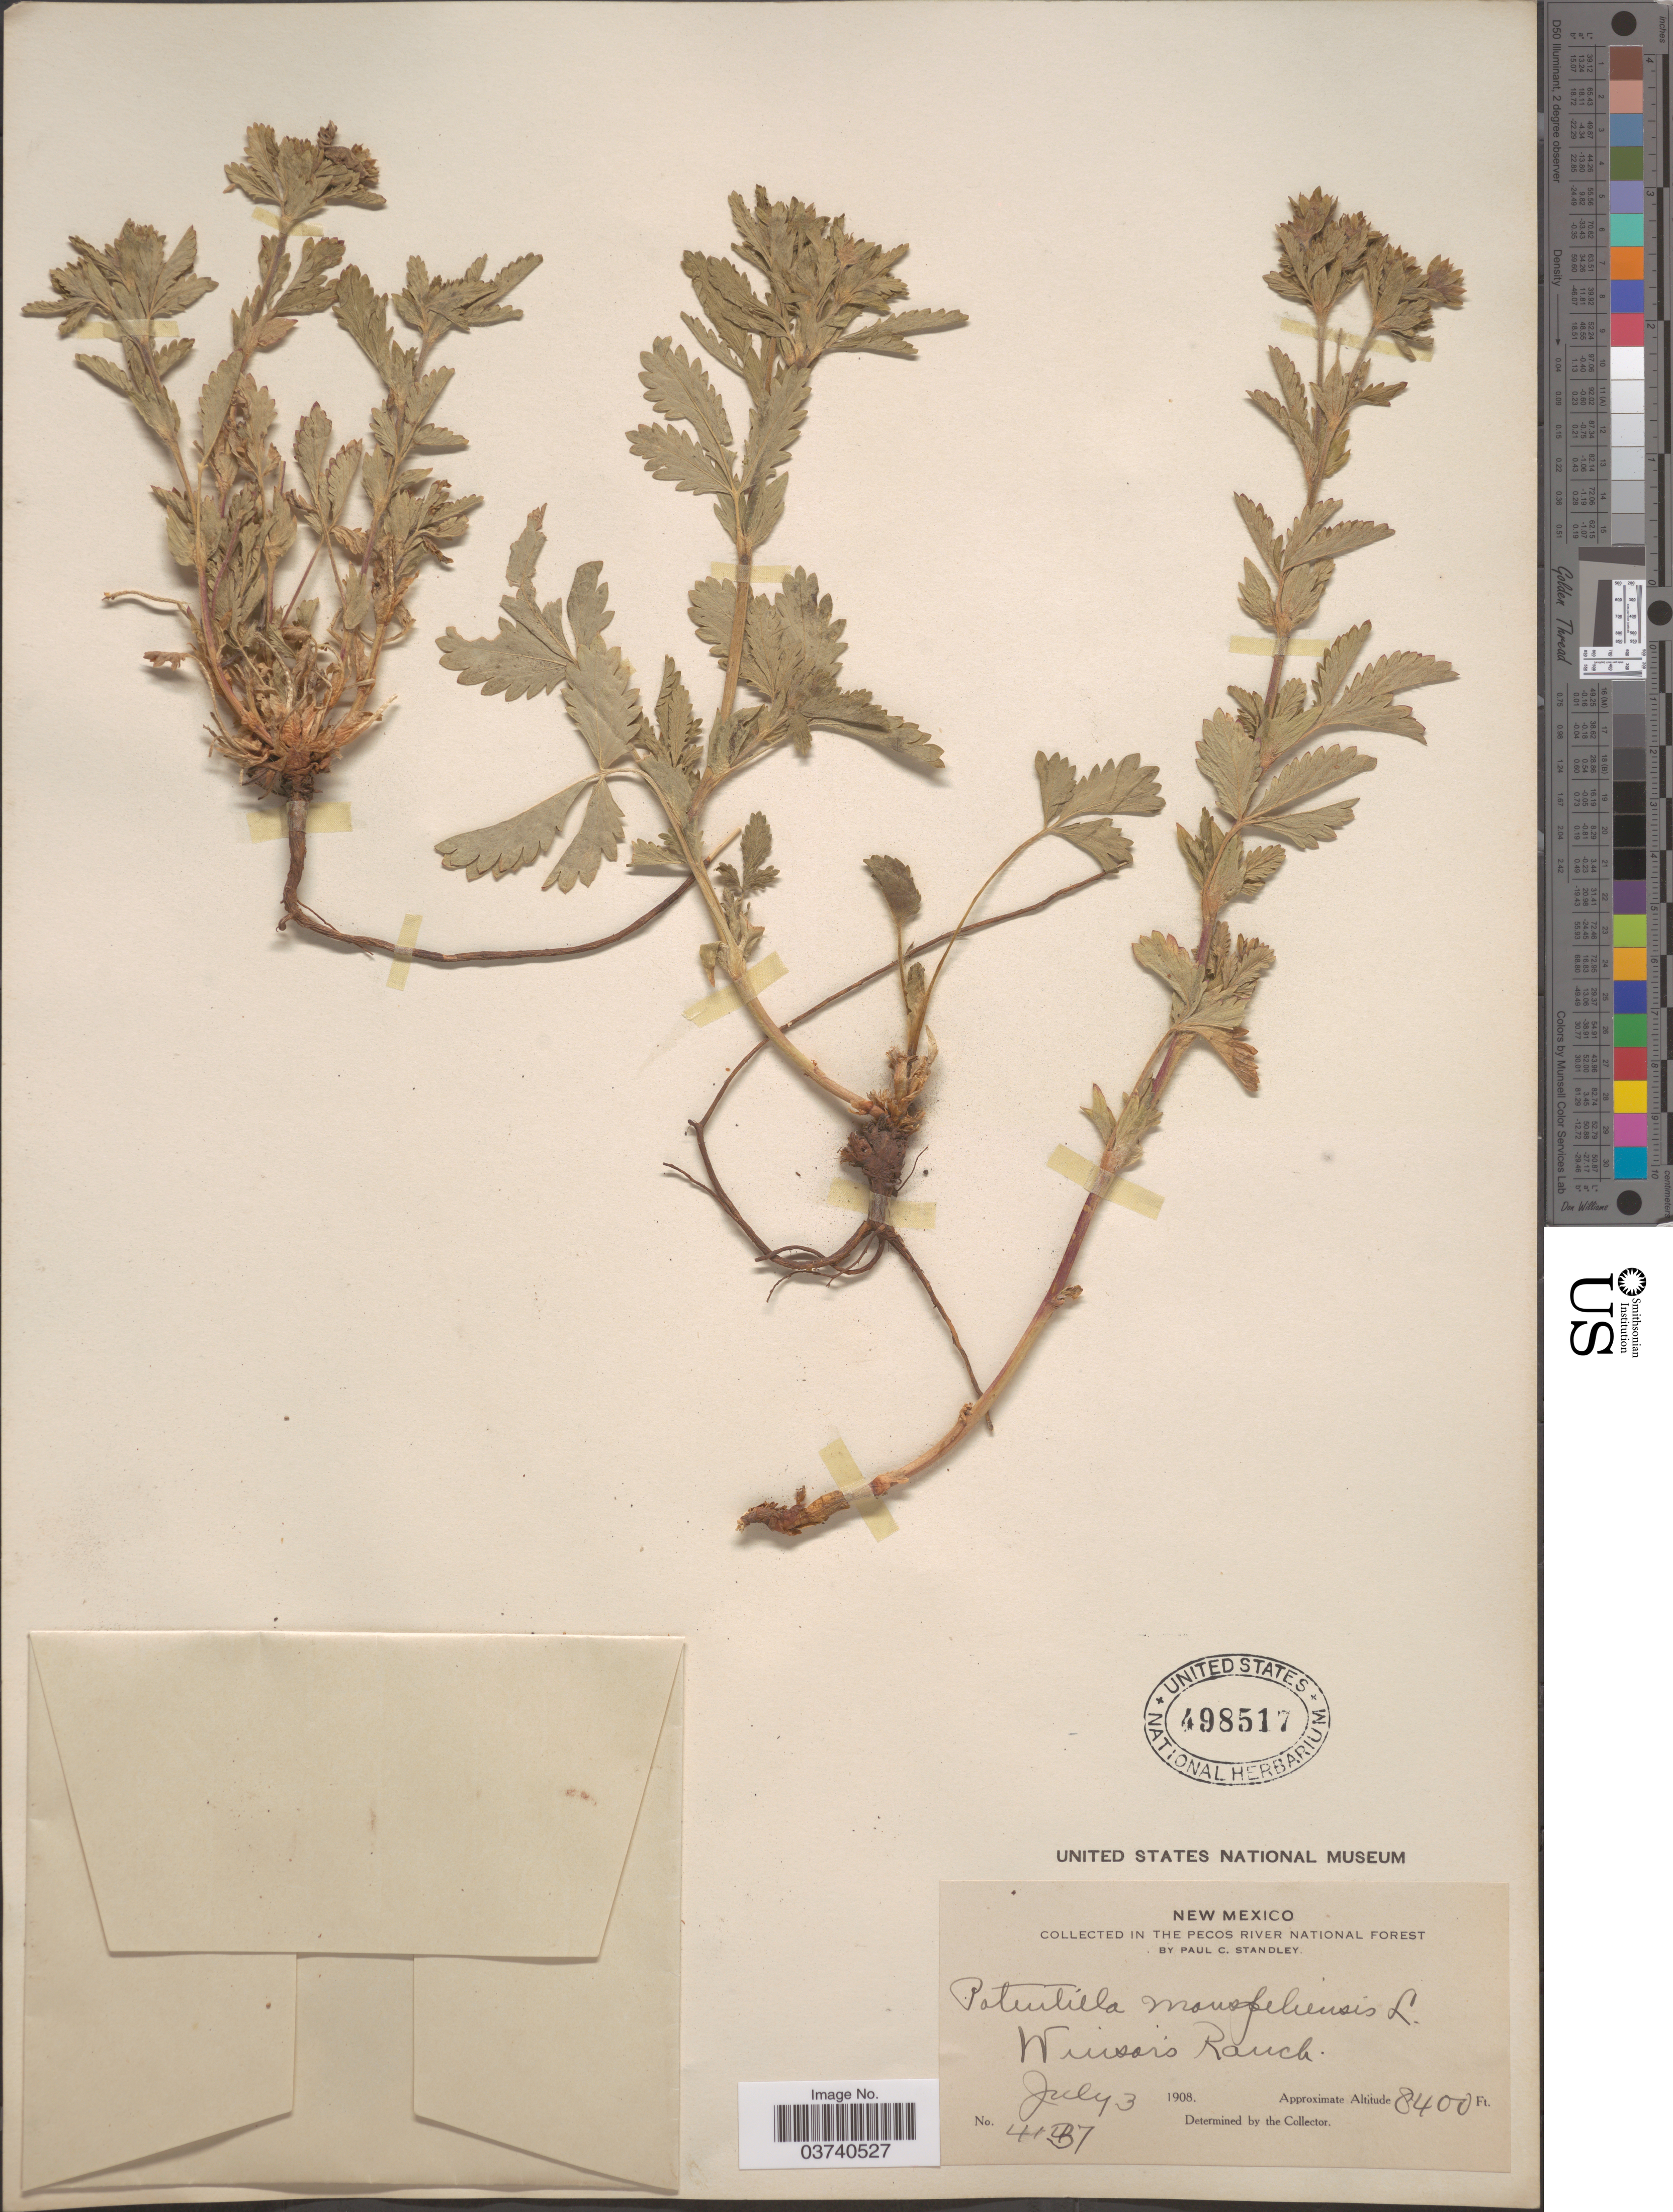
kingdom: Plantae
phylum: Tracheophyta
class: Magnoliopsida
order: Rosales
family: Rosaceae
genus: Potentilla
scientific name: Potentilla norvegica subsp. monspeliensis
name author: (L.) Asch. & Graebn.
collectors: P. C. Standley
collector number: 4137*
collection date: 1908-07-03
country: United States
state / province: New Mexico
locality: The Pecos River National Forest. Winsor's Ranch.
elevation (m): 2560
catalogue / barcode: US 498517